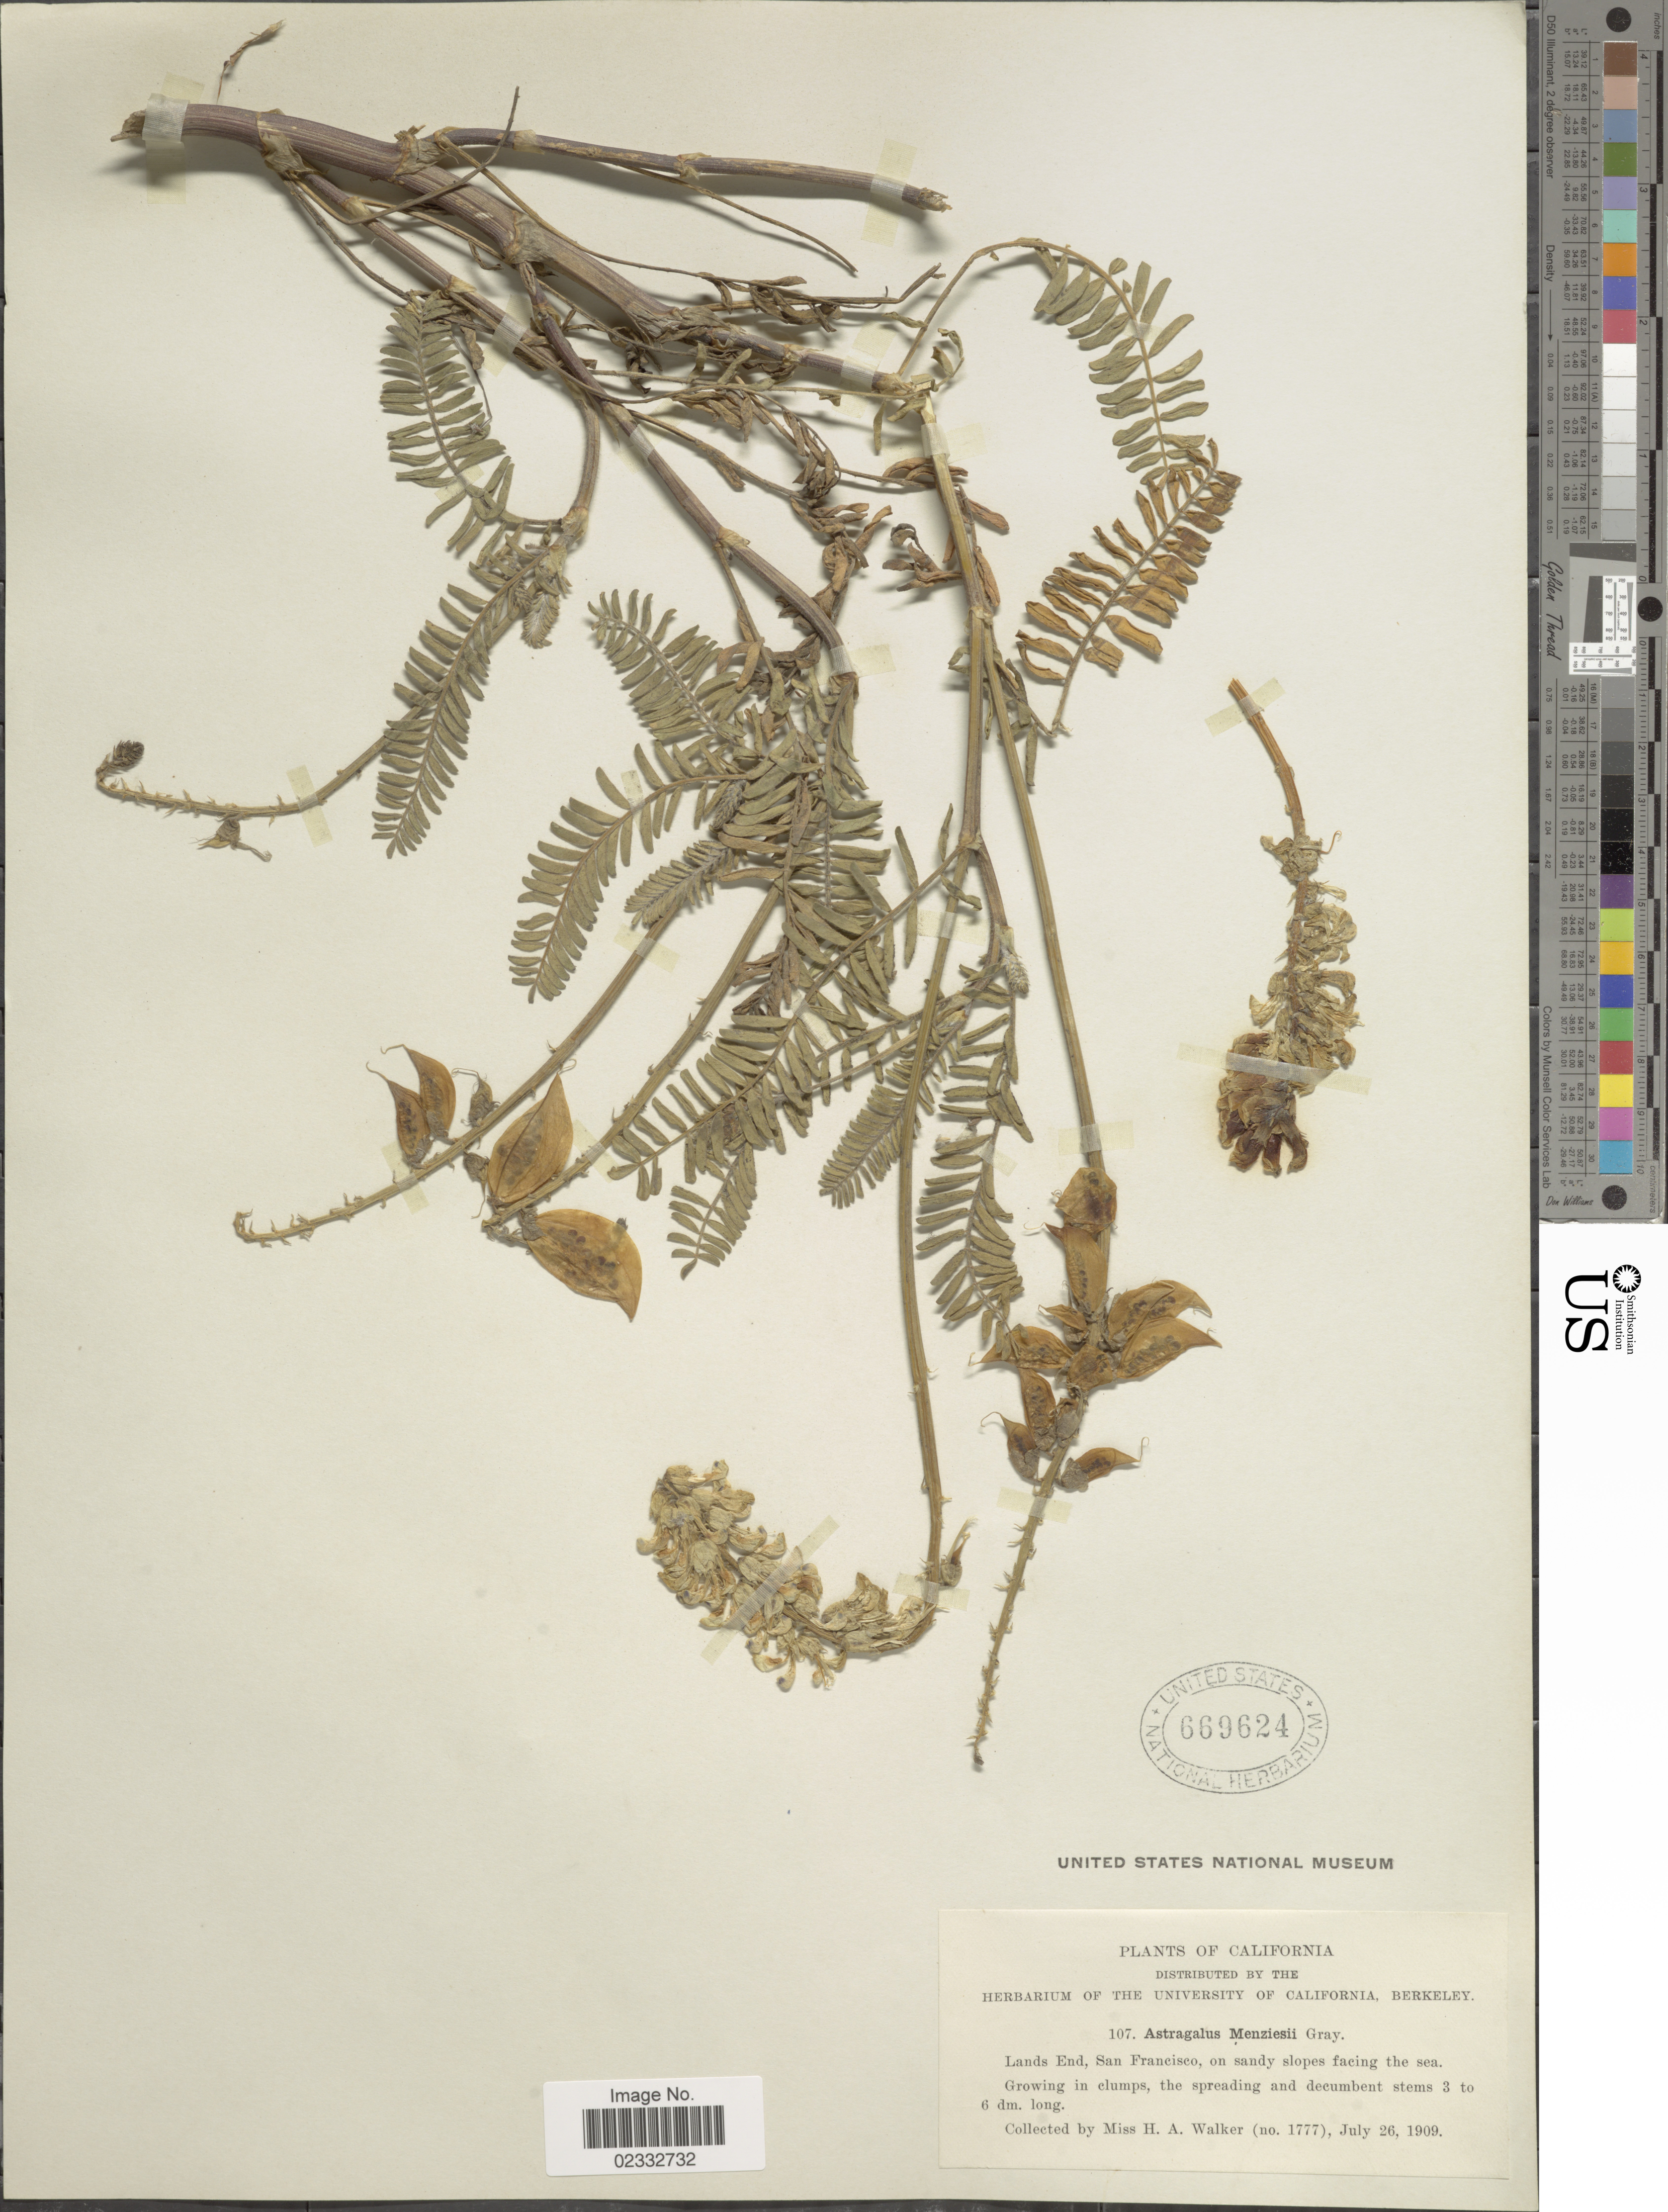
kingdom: Plantae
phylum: Tracheophyta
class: Magnoliopsida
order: Fabales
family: Fabaceae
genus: Astragalus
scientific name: Astragalus menziesii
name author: A. Gray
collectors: H. Walker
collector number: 1777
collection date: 1909-07-26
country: United States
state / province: California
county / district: San Francisco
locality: Lands End, San Francisco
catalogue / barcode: US 669624